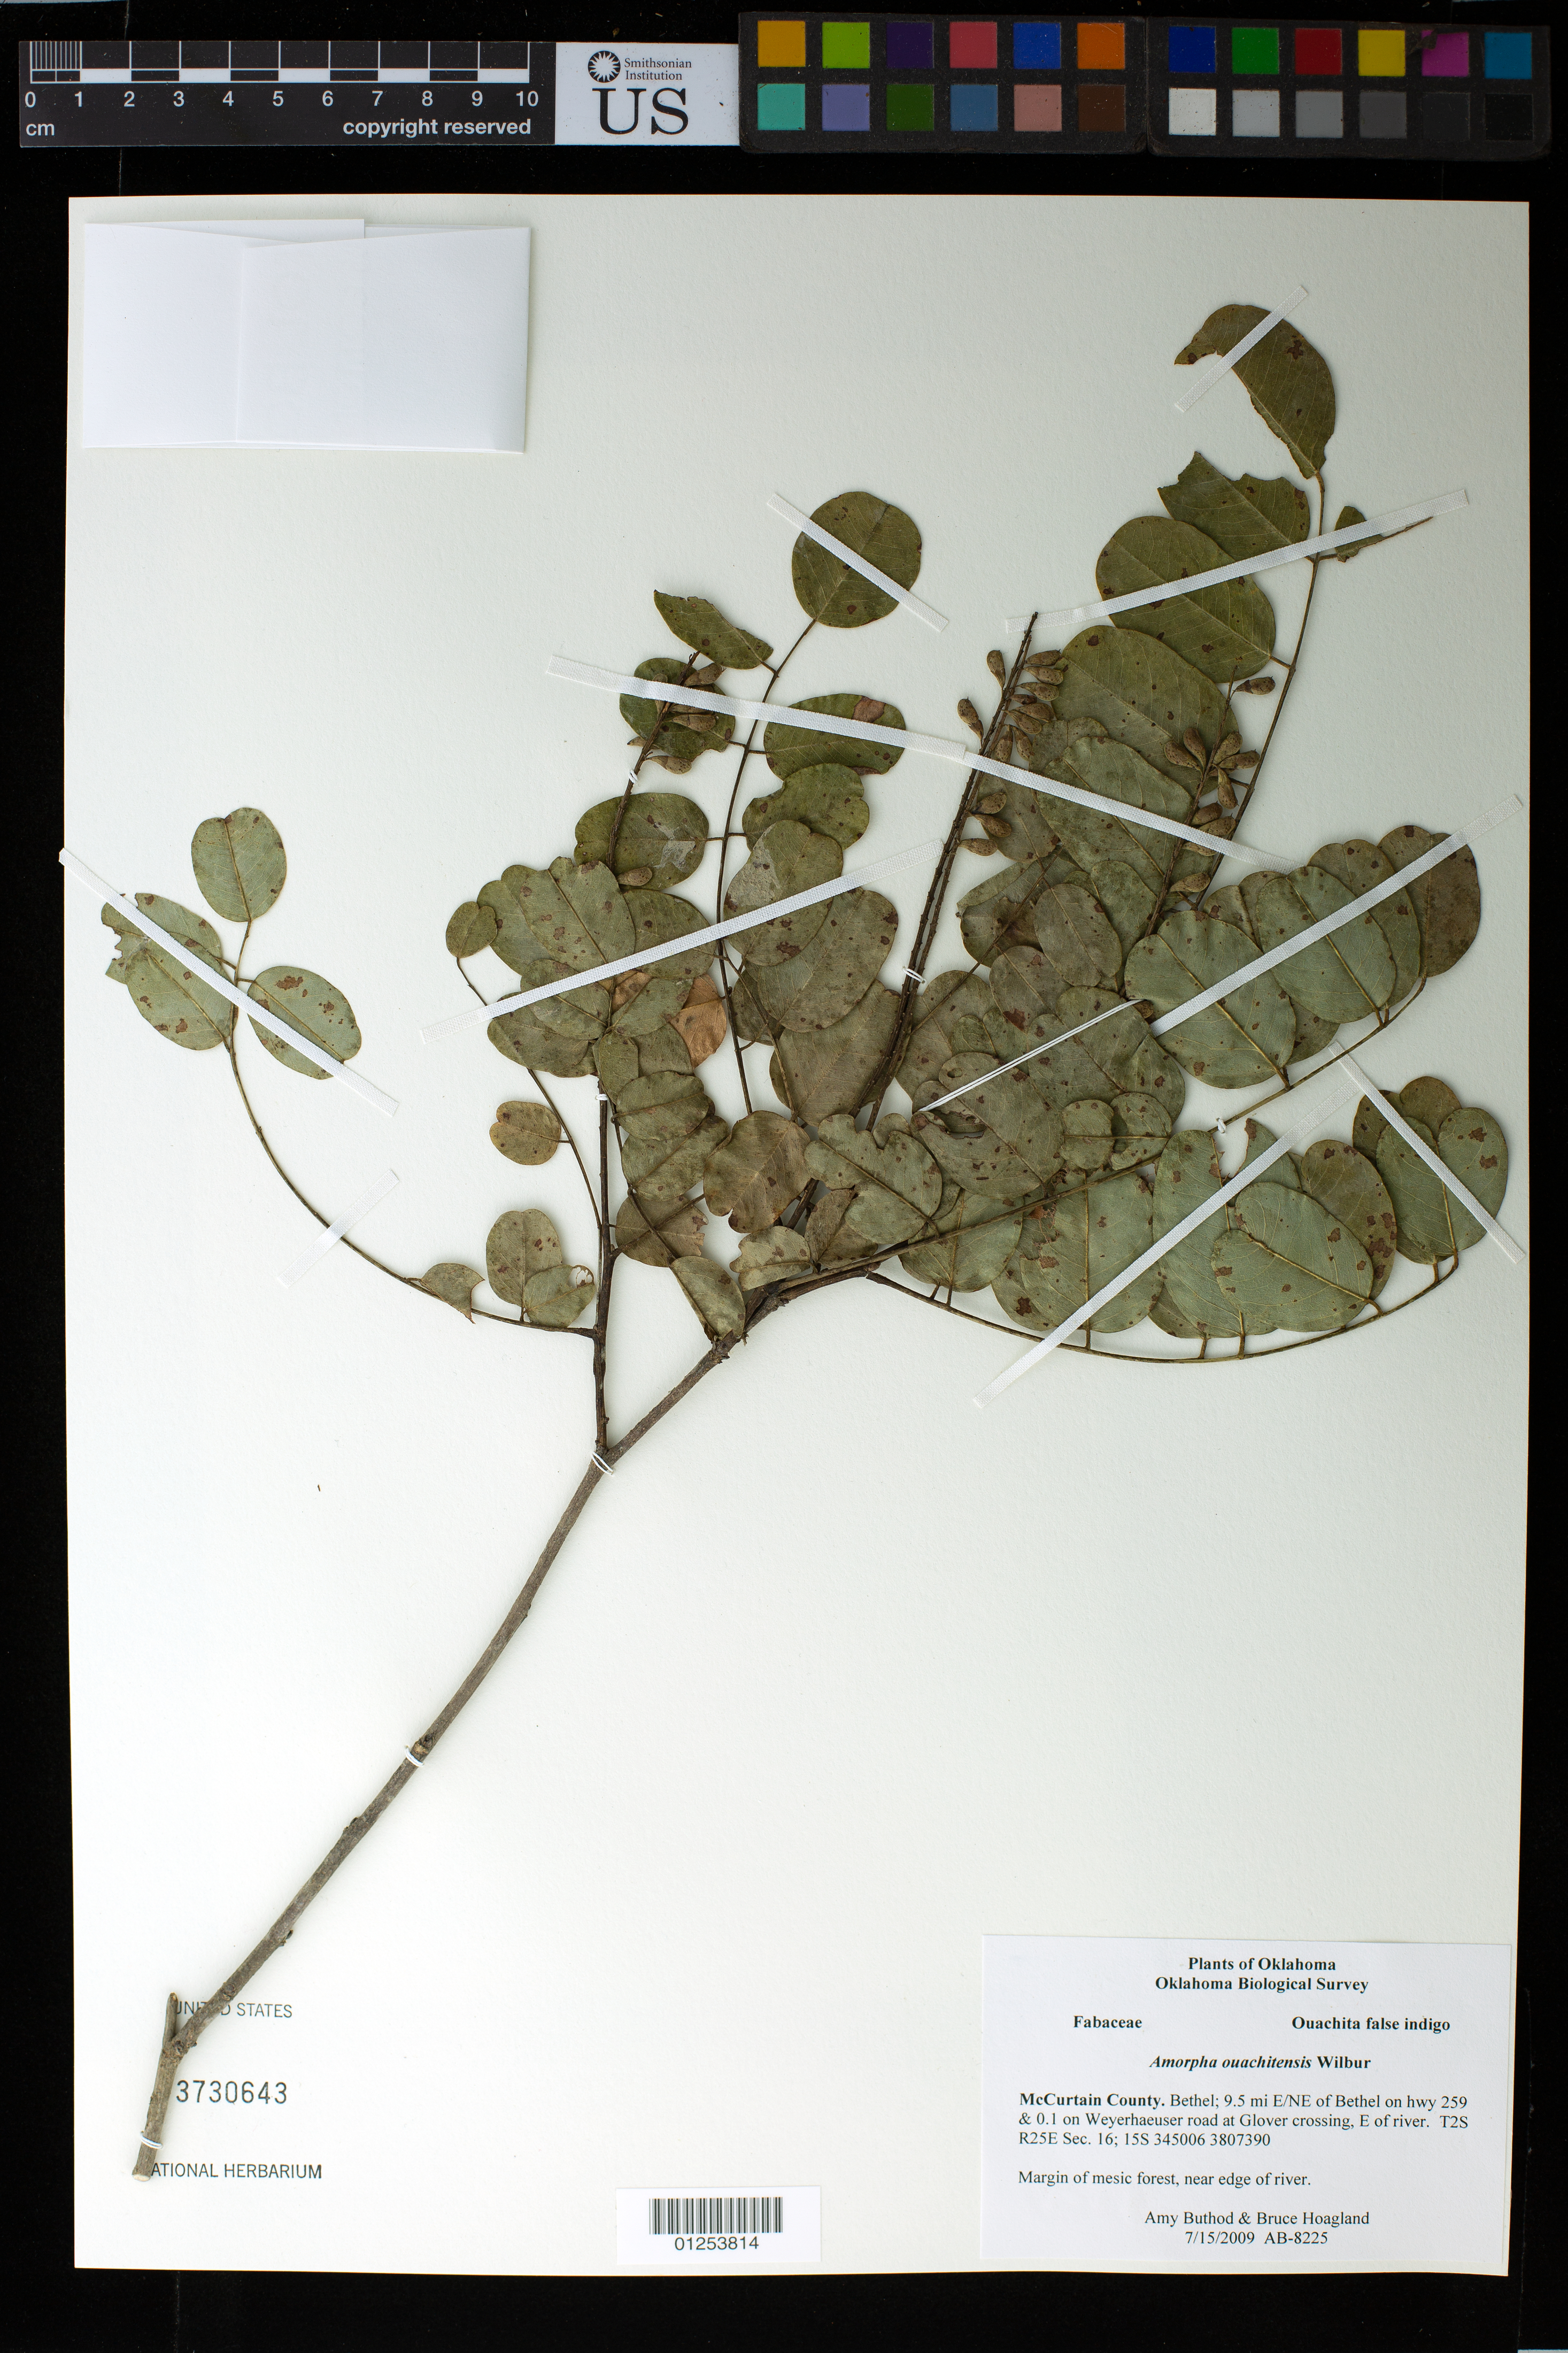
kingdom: Plantae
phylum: Tracheophyta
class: Magnoliopsida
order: Fabales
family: Fabaceae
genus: Amorpha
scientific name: Amorpha ouachitensis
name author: Wilbur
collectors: A. Buthod & B. Hoagland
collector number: AB-8225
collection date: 2009-07-15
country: United States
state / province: Oklahoma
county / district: Mccurtain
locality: Bethel; 9.5 mi E/NE of Bethel on hwy 259 & 0.1 on Weyerhaeuser road at Glover crossing, E of river. T2S R25E Sec. 16; 15S 345006 3807390.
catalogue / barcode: US 3730643